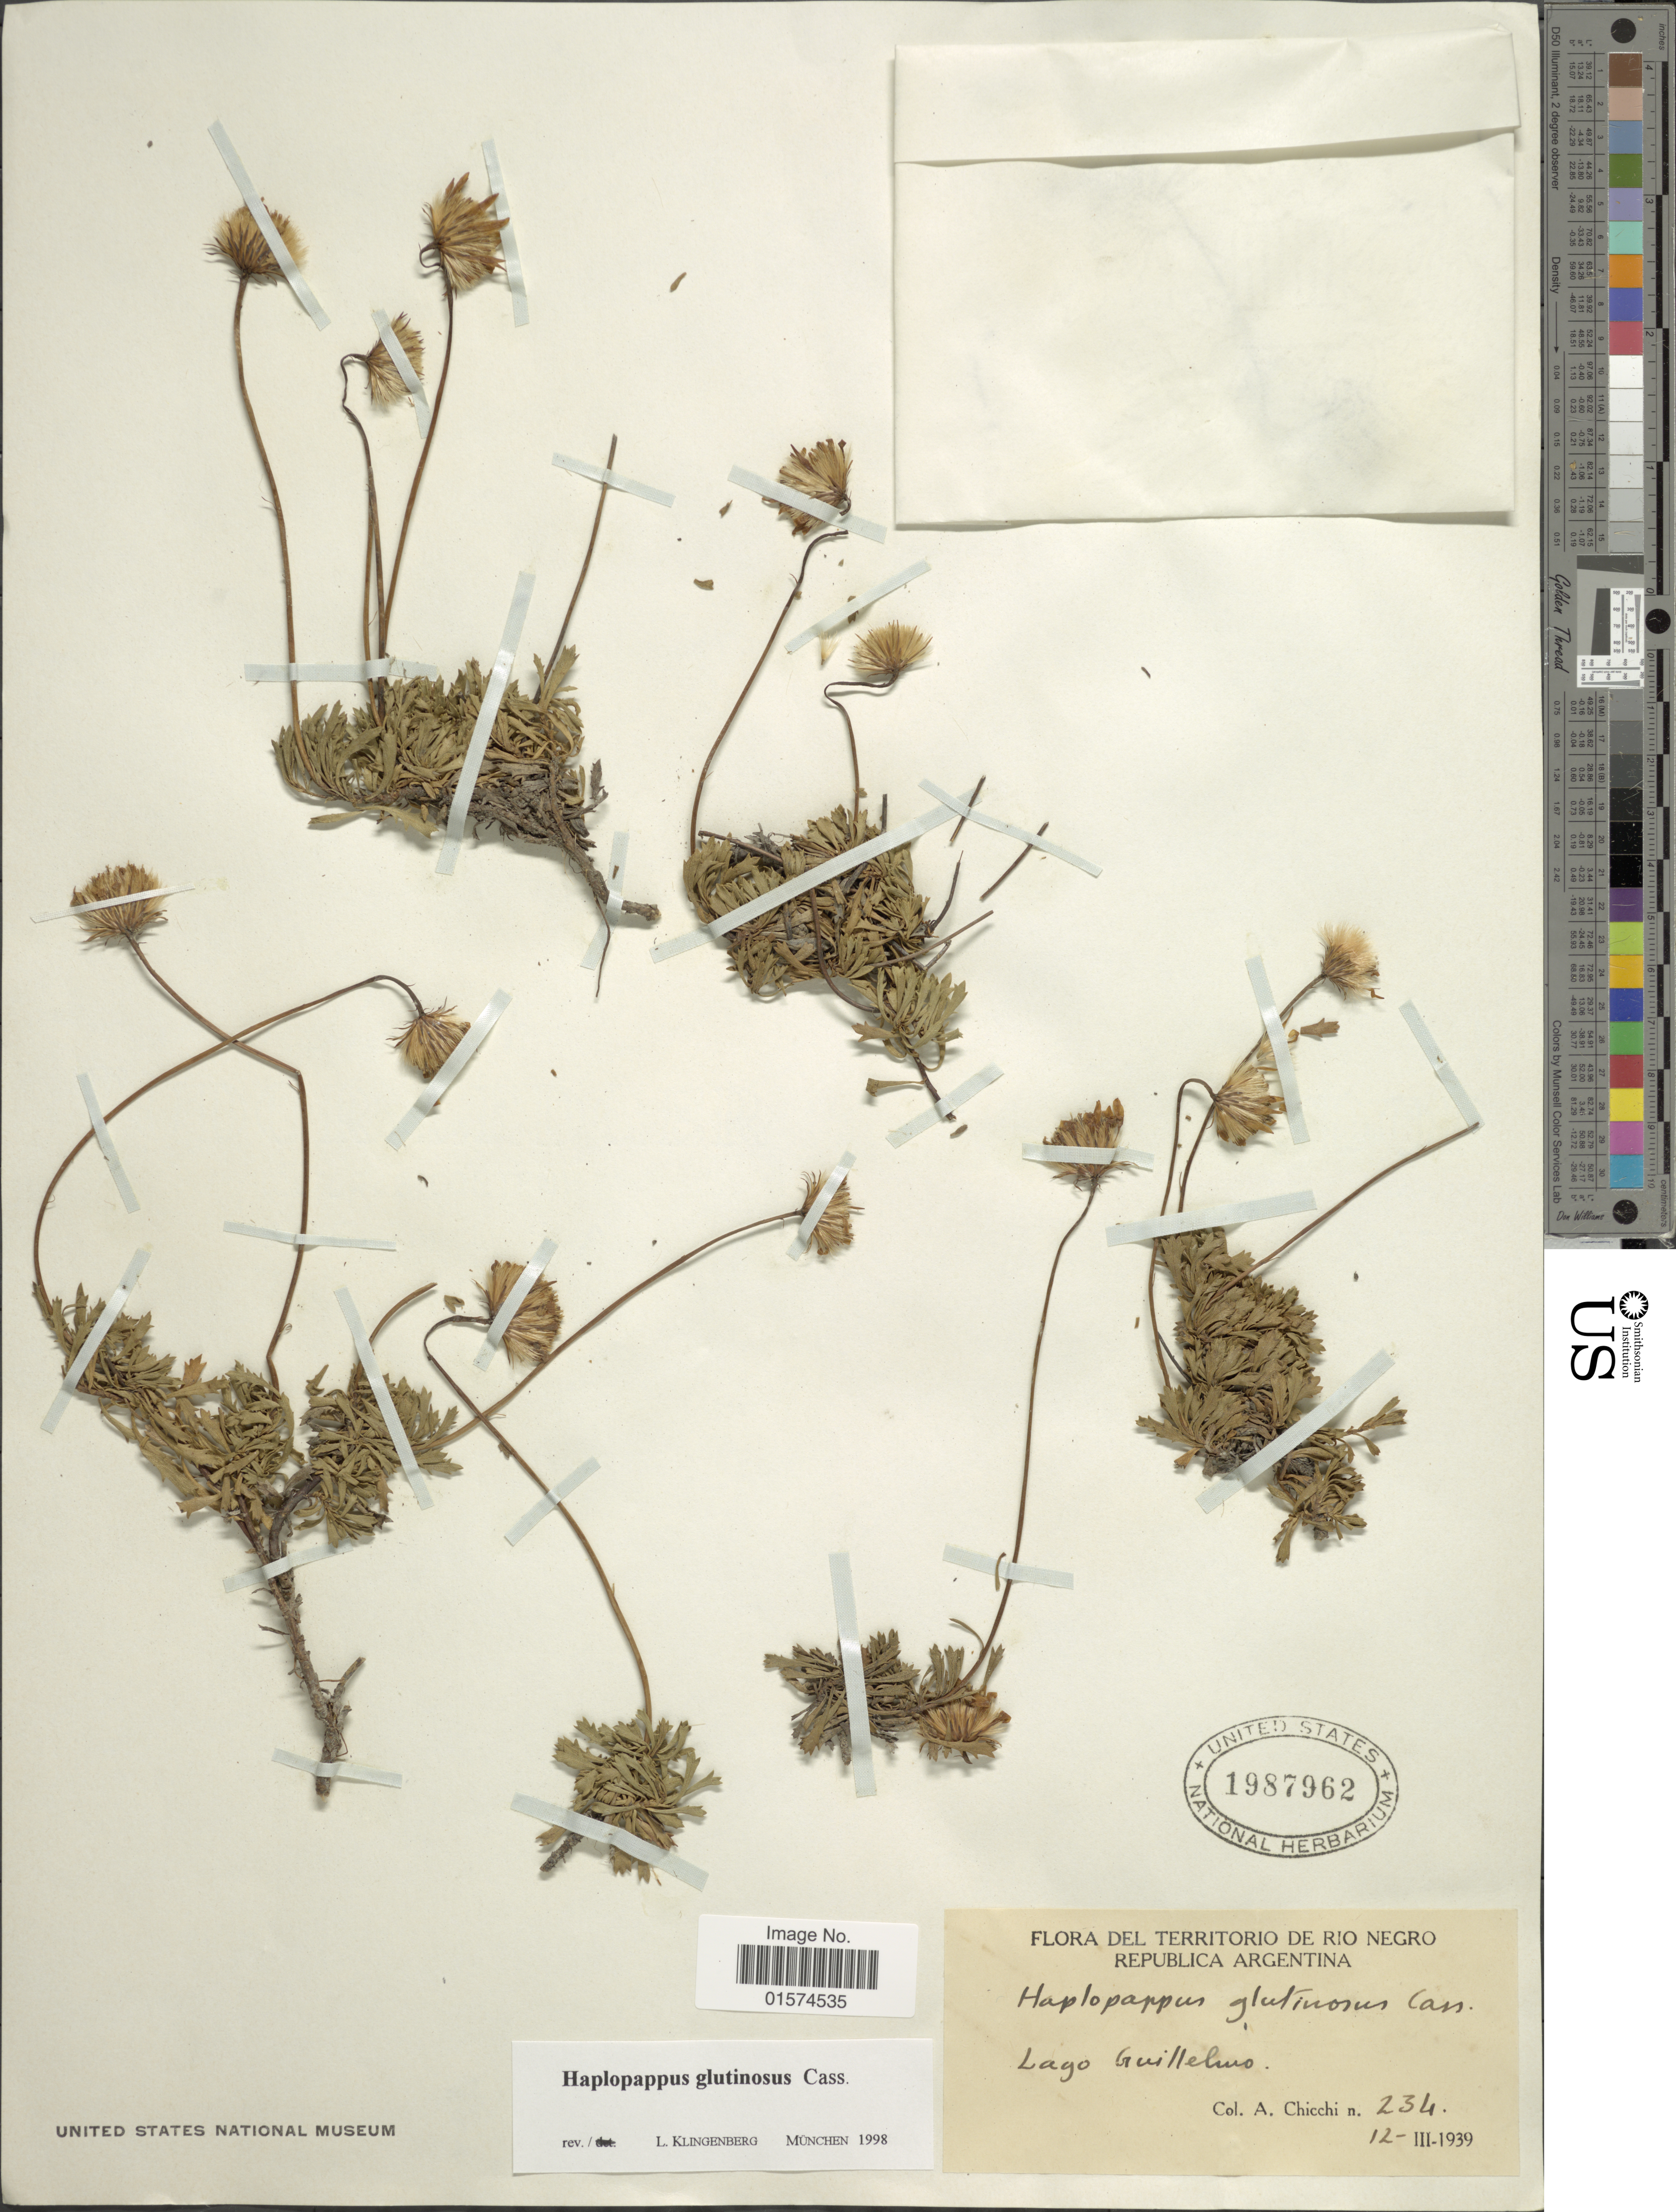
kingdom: Plantae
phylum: Tracheophyta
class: Magnoliopsida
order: Asterales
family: Asteraceae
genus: Haplopappus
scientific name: Haplopappus glutinosus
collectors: A. Chicchi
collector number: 234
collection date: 1939-03-12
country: Argentina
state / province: Rio Negro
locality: Lago Guillelmo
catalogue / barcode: US 1987962